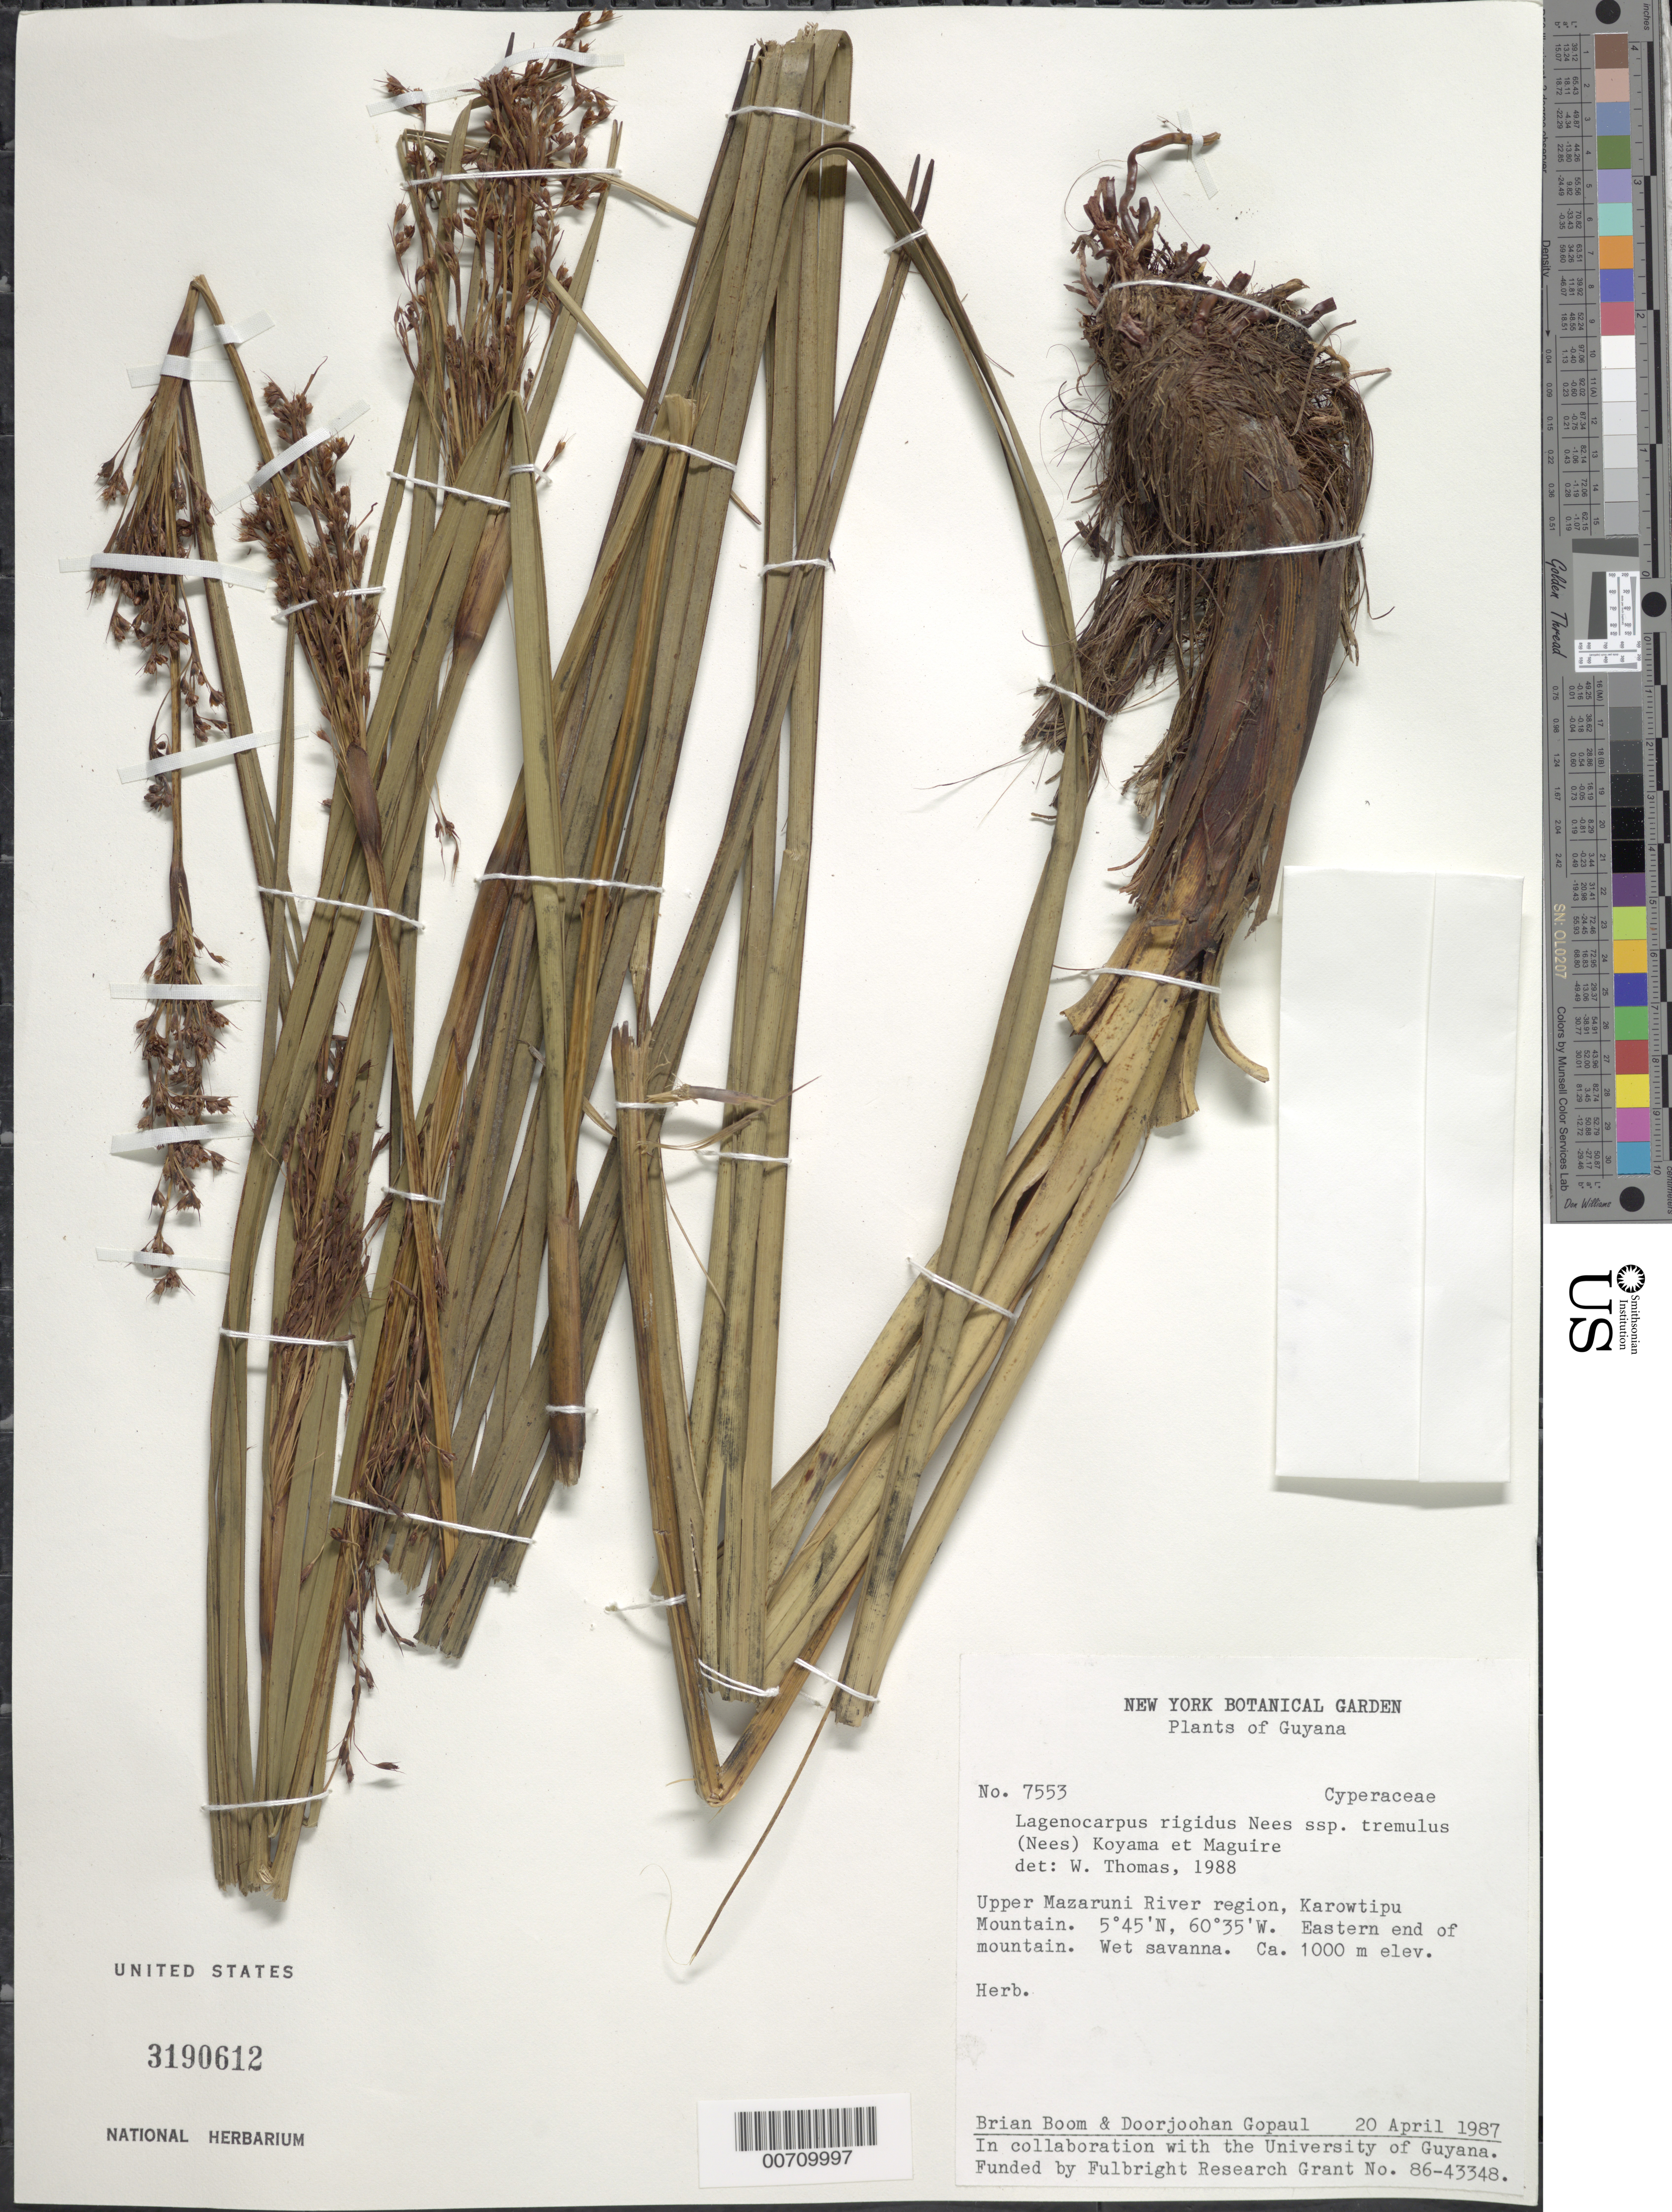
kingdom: Plantae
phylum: Tracheophyta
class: Liliopsida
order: Poales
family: Cyperaceae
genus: Lagenocarpus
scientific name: Lagenocarpus rigidus subsp. tremulus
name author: (Nees) T. Koyama & Maguire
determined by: Thomas, W. W., (NY), New York Botanical Garden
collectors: B. M. Boom & D. Gopaul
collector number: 7553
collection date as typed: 20-Apr-87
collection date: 1987-04-20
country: Guyana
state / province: Cuyuni-Mazaruni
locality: Karowtipu Mt., upper Mazaruni R. region, eastern end of Mt.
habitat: Wet savanna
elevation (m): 1000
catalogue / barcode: US 3190612